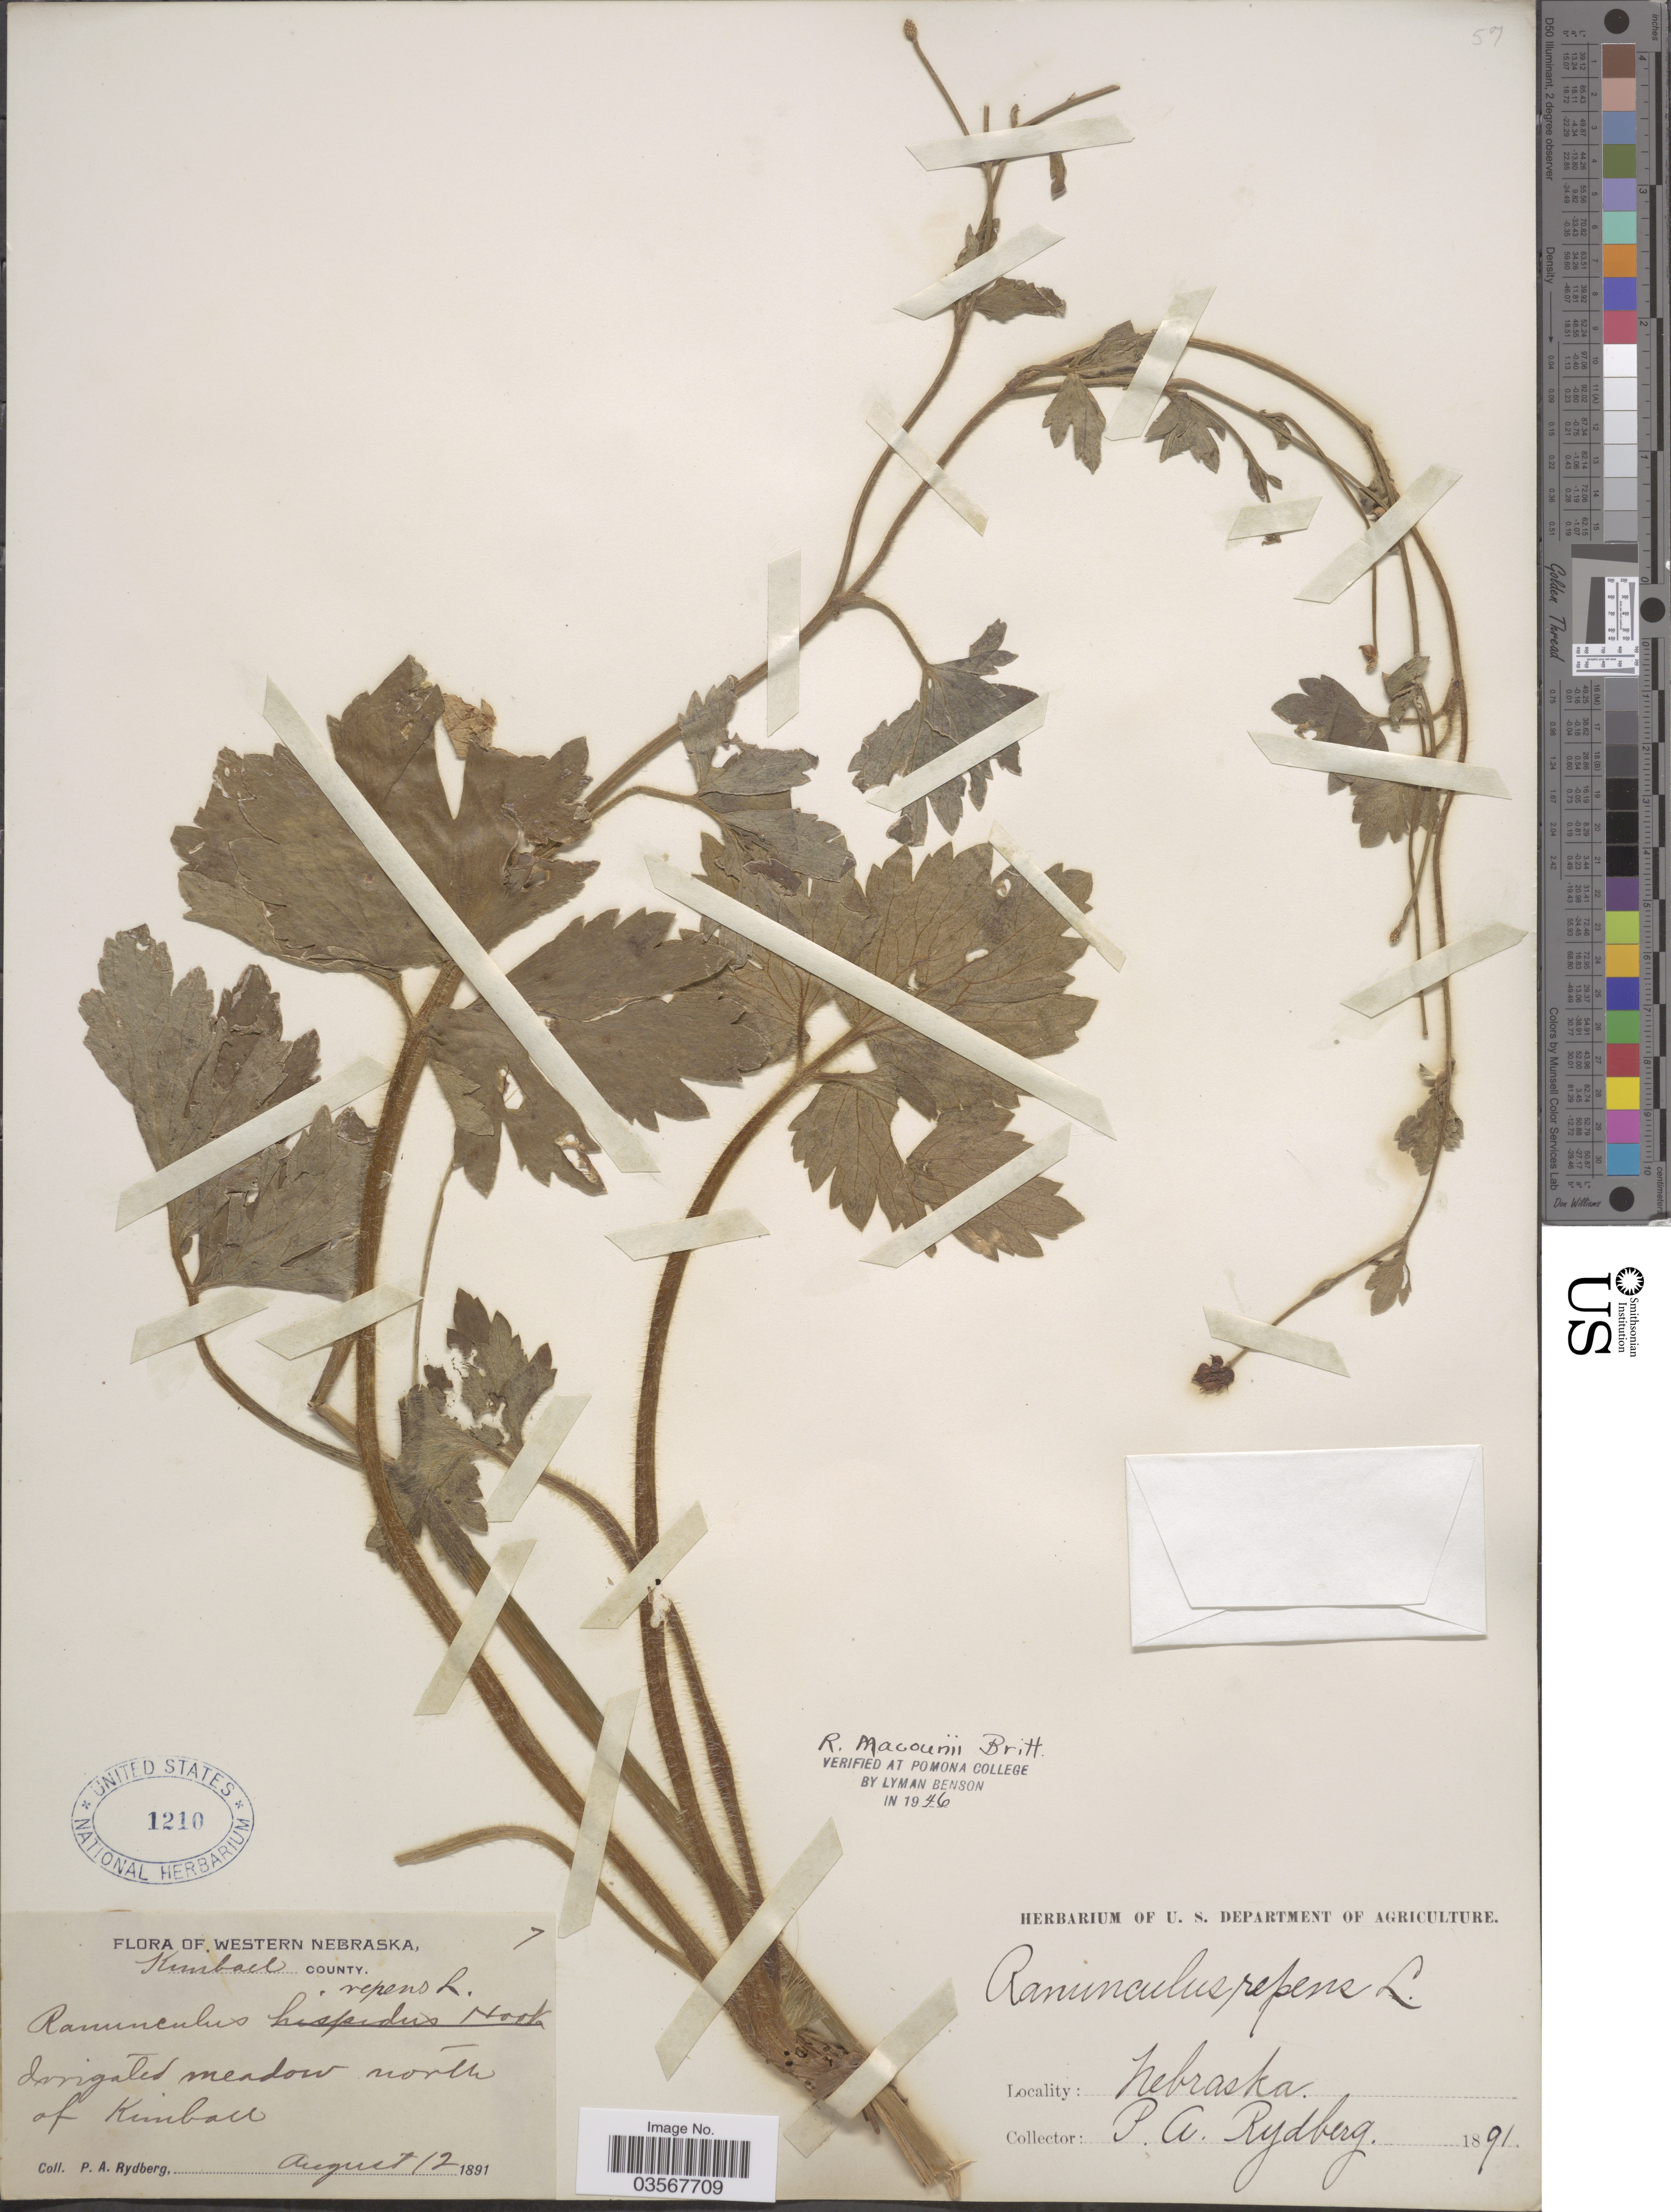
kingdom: Plantae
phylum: Tracheophyta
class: Magnoliopsida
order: Ranunculales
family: Ranunculaceae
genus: Ranunculus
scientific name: Ranunculus macounii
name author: Britton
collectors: P. A. Rydberg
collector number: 7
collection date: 1891-08-12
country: United States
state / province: Nebraska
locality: Western Nebraska. Kimball County. Irrigated meadow north of Kimball.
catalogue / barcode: US 1210